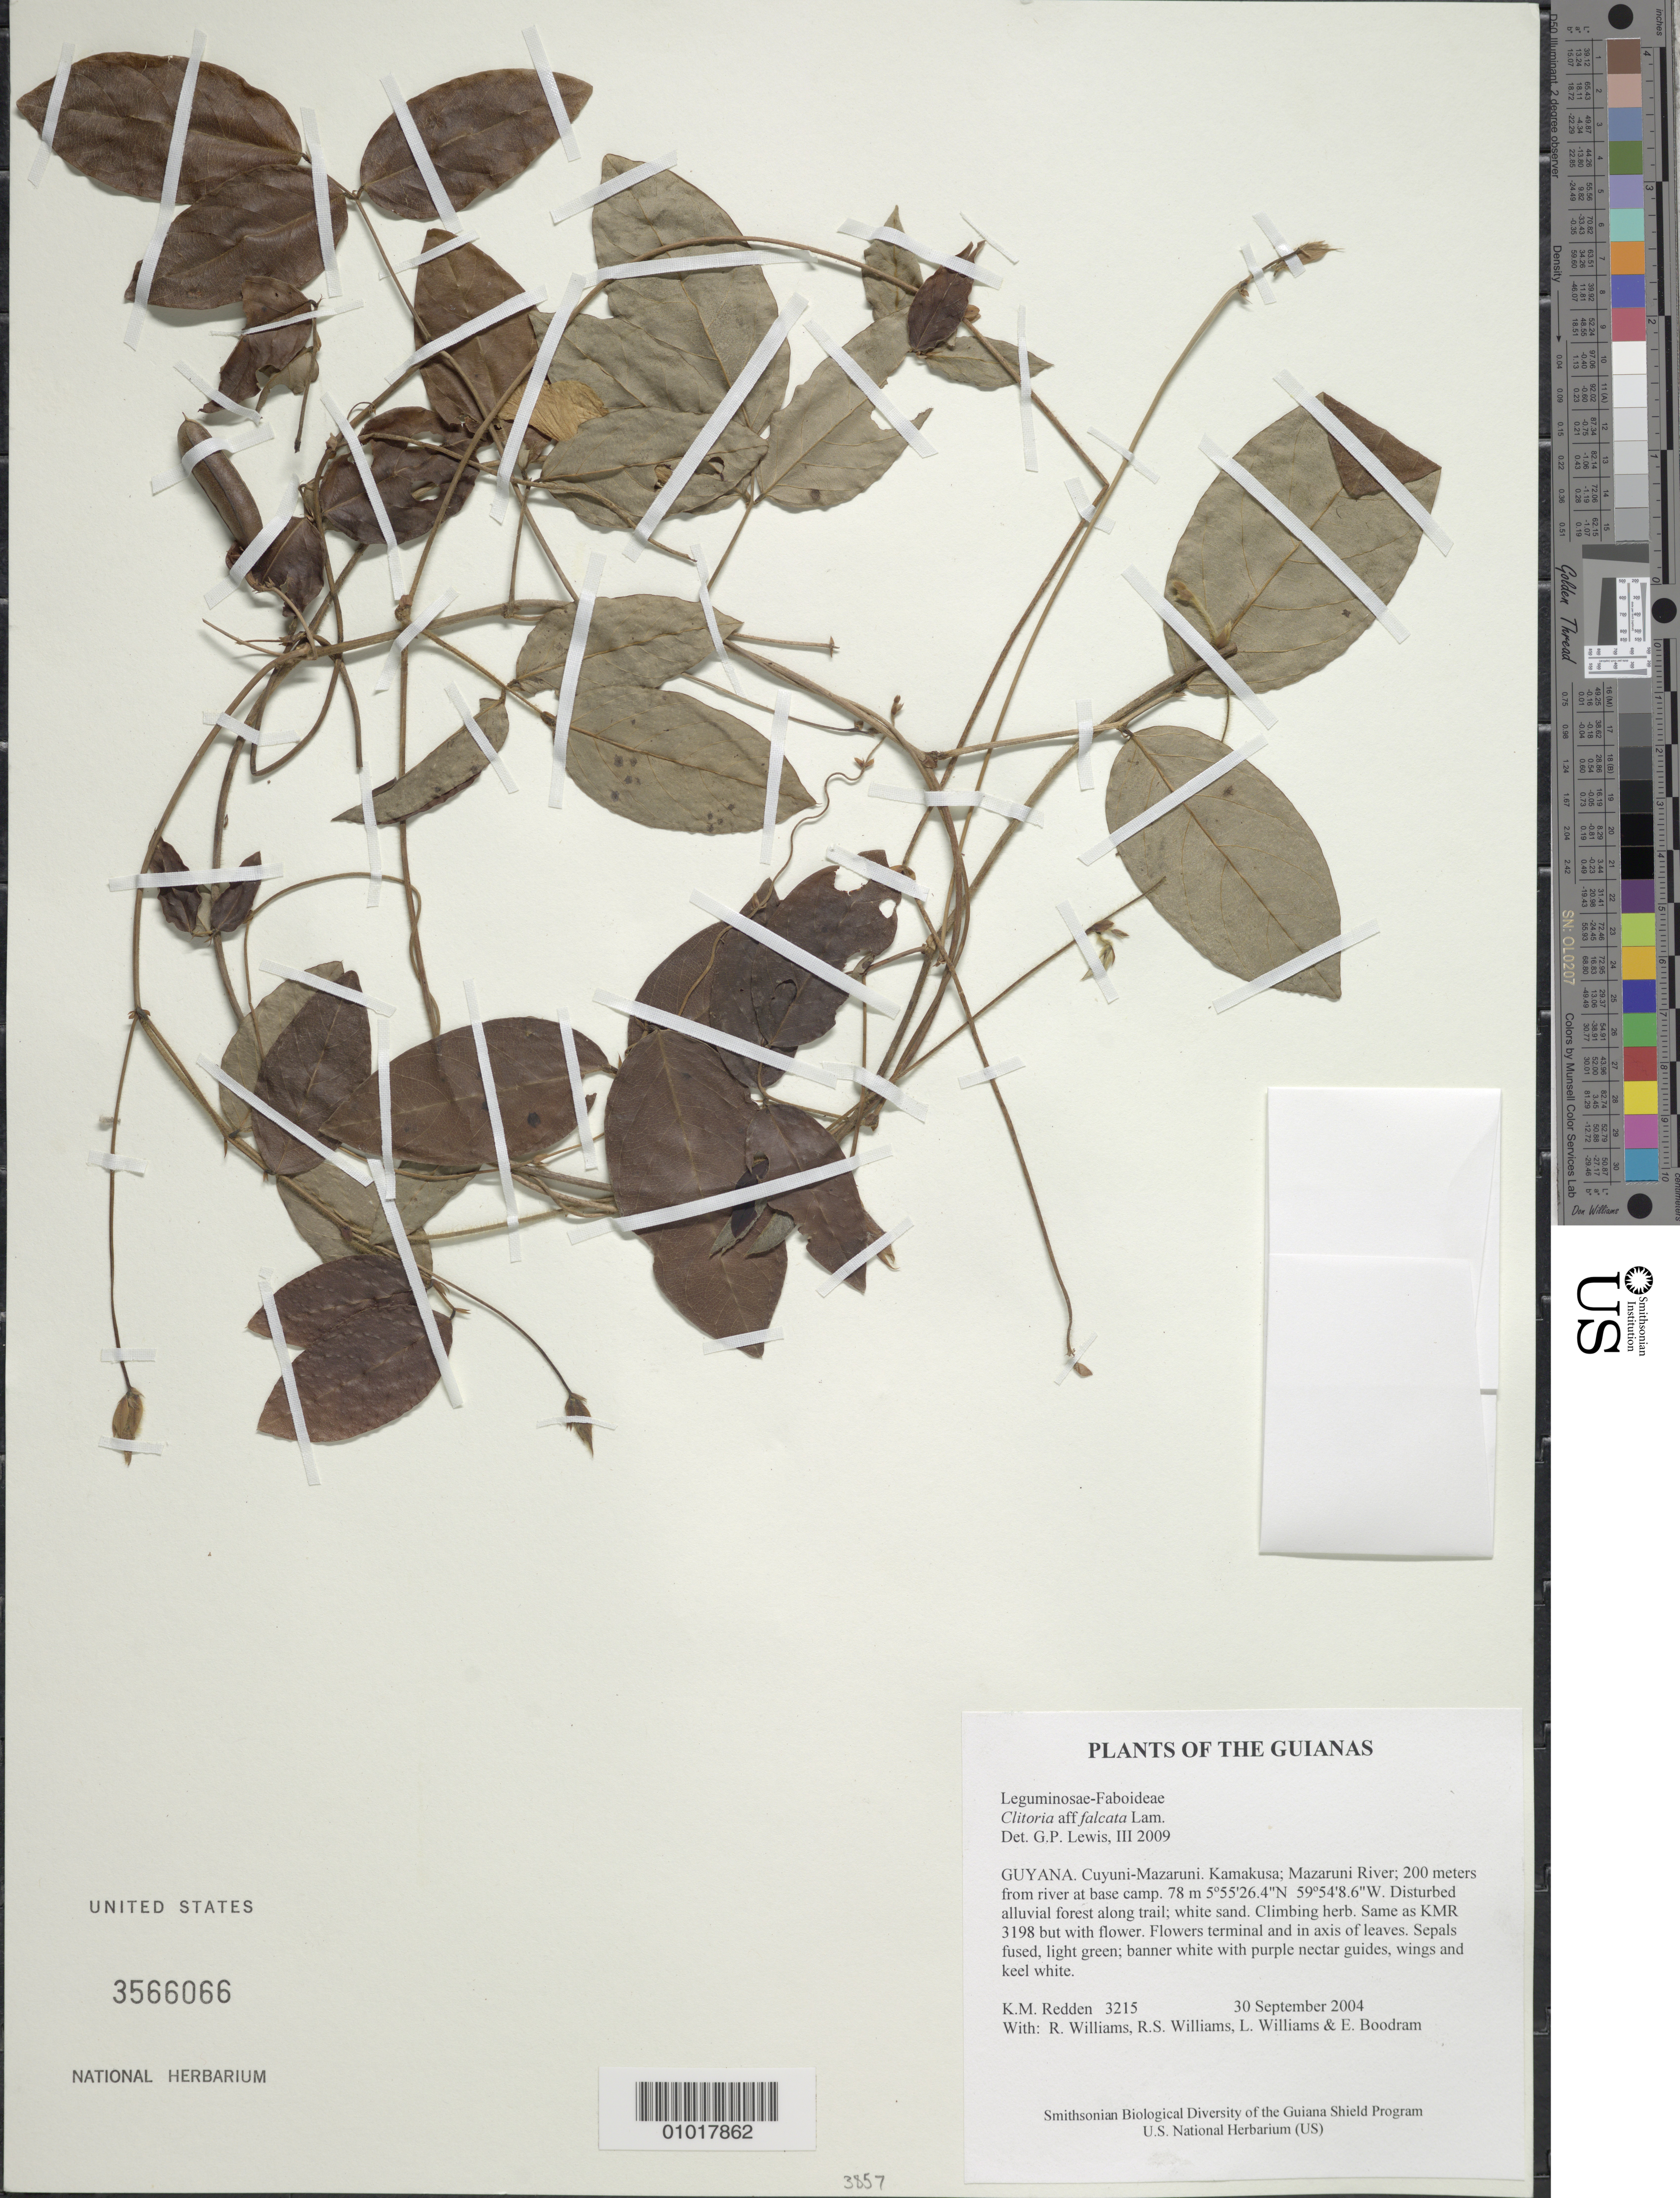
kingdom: Plantae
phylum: Tracheophyta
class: Magnoliopsida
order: Fabales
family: Fabaceae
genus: Clitoria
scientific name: Clitoria falcata var. falcata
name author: Lam.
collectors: K. M. Redden, R. Williams, R. S. Williams, L. Williams & E. Boodram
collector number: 3215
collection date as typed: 30 September 2004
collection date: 2004-09-30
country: Guyana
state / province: Cuyuni-Mazaruni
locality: Kamakusa; Mazaruni River; 200 meters from river at base camp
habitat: Disturbed alluvial forest along trail; white sand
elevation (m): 78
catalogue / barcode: US 3566066